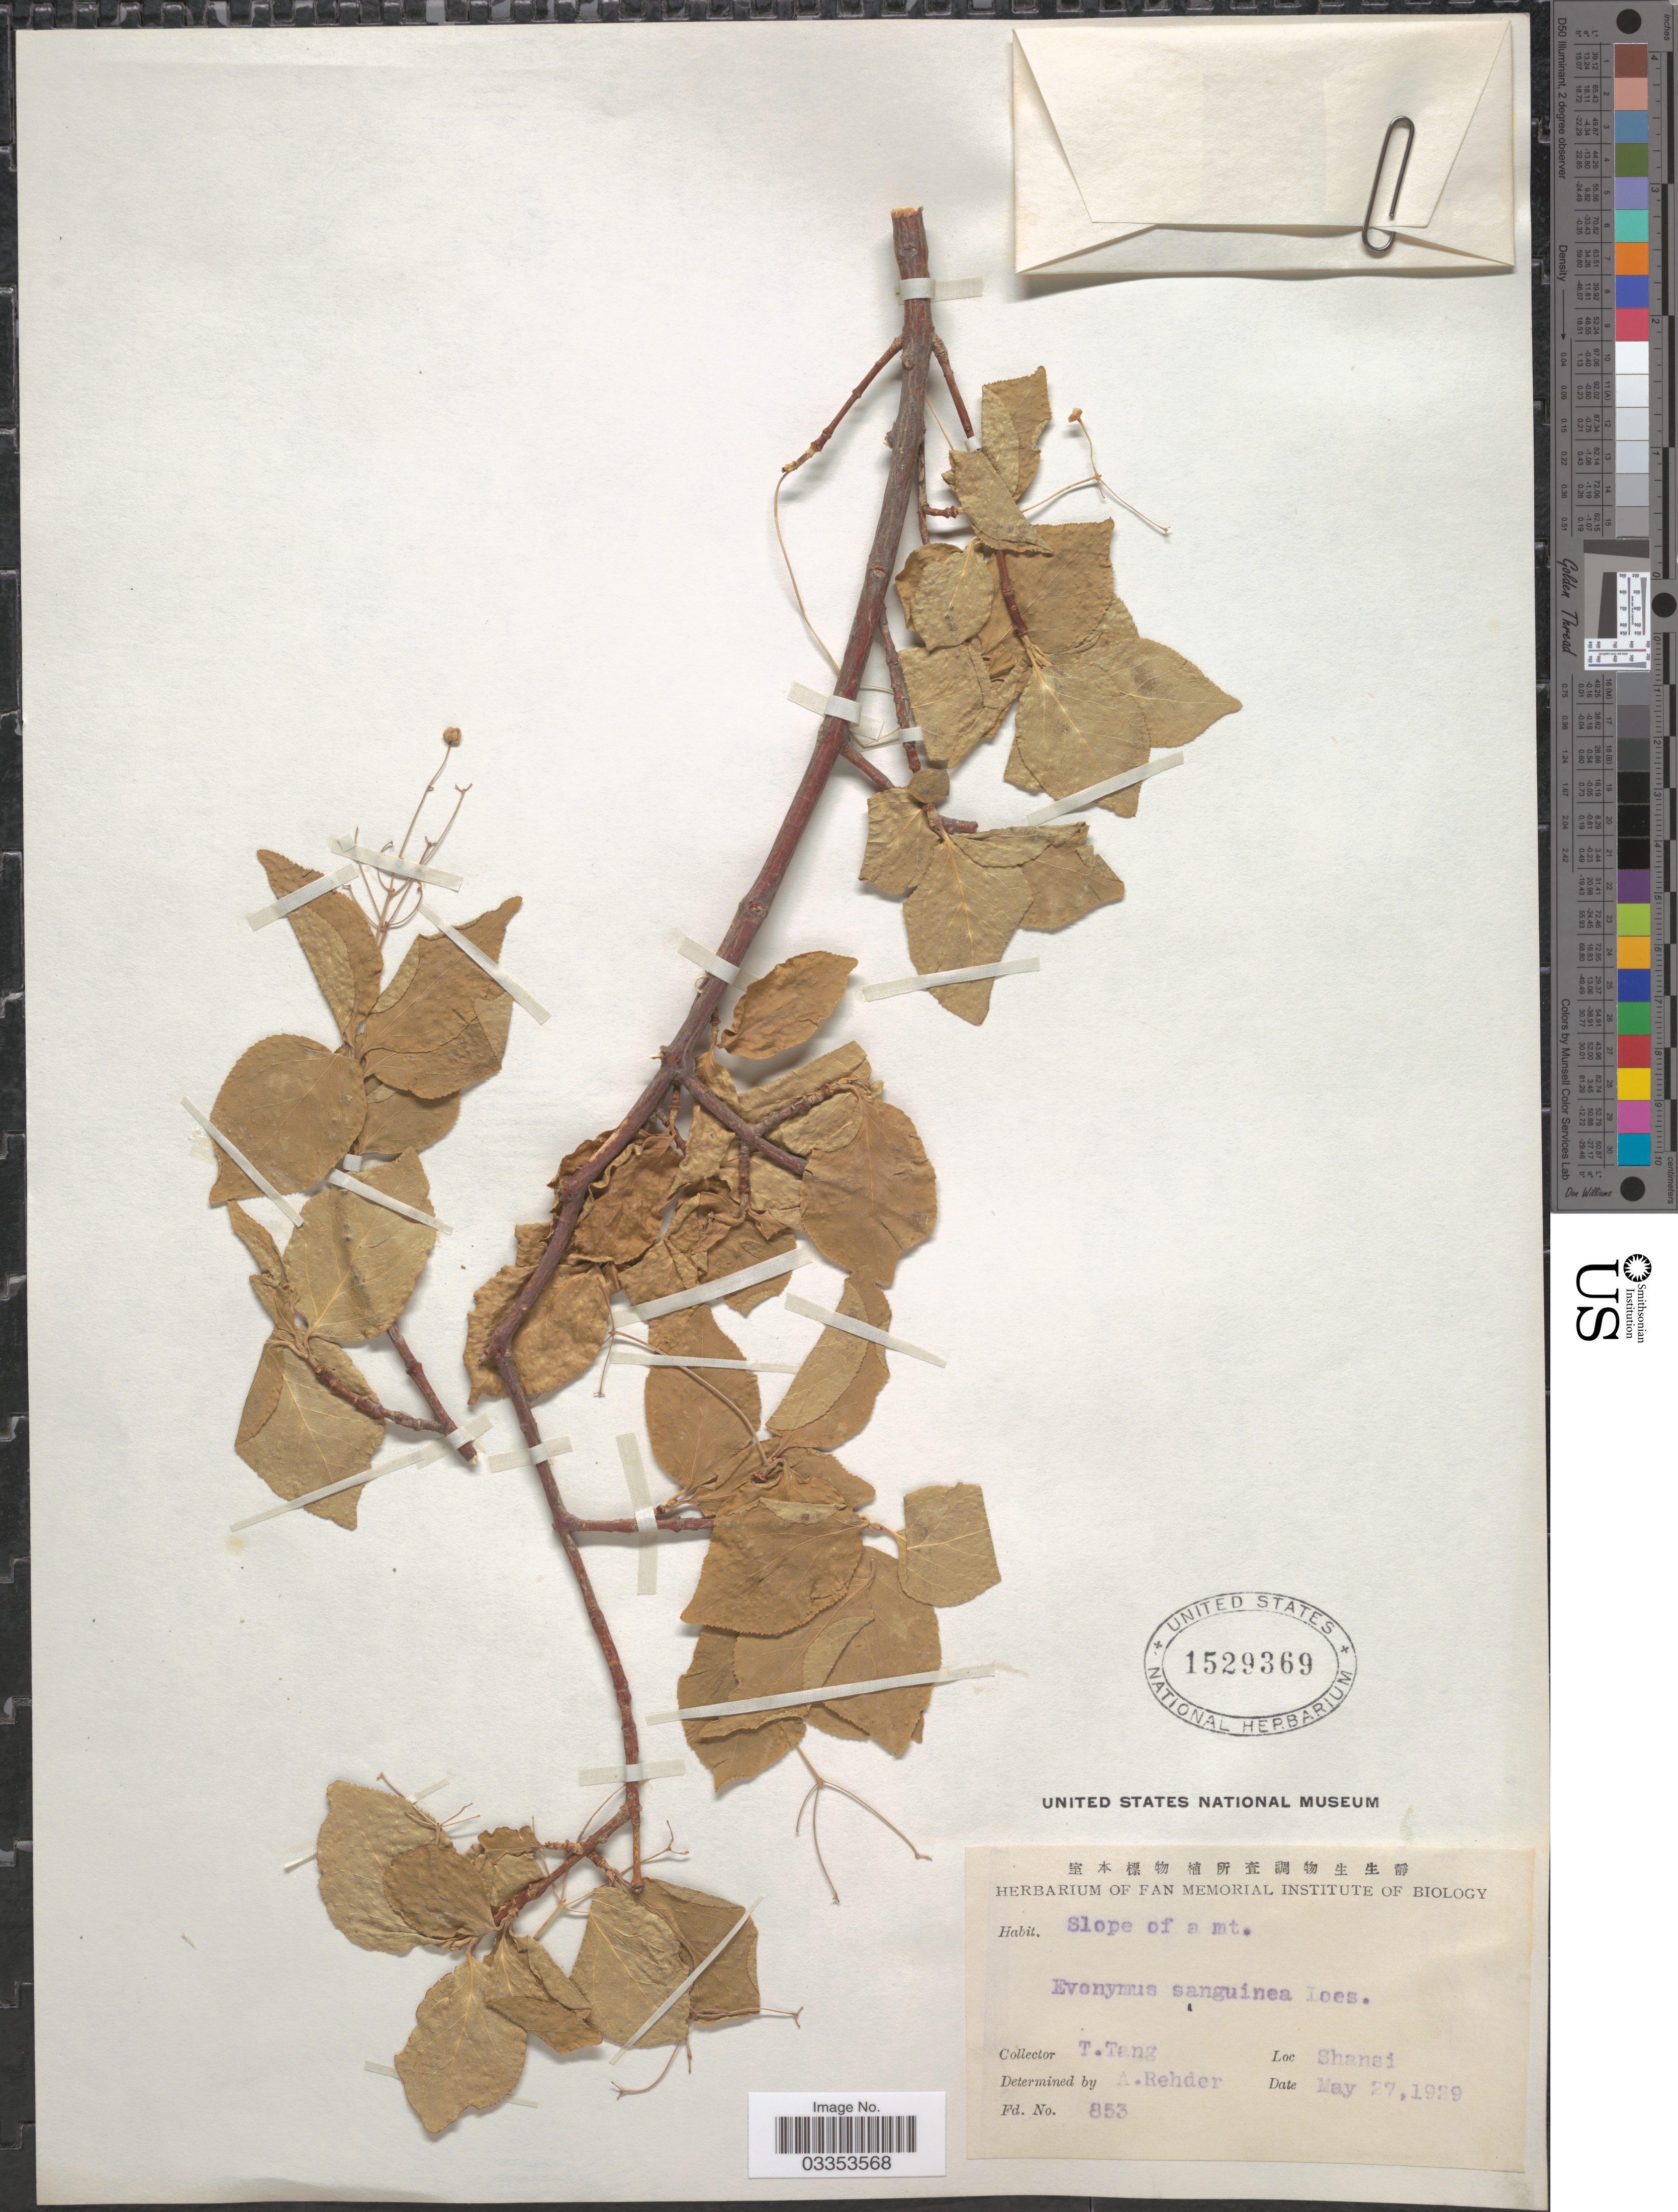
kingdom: Plantae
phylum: Tracheophyta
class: Magnoliopsida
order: Celastrales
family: Celastraceae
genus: Euonymus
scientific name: Euonymus sanguineus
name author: Loes.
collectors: T. Tang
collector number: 853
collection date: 1929-05-27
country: China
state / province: Shanxi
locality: Shansi.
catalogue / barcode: US 1529369